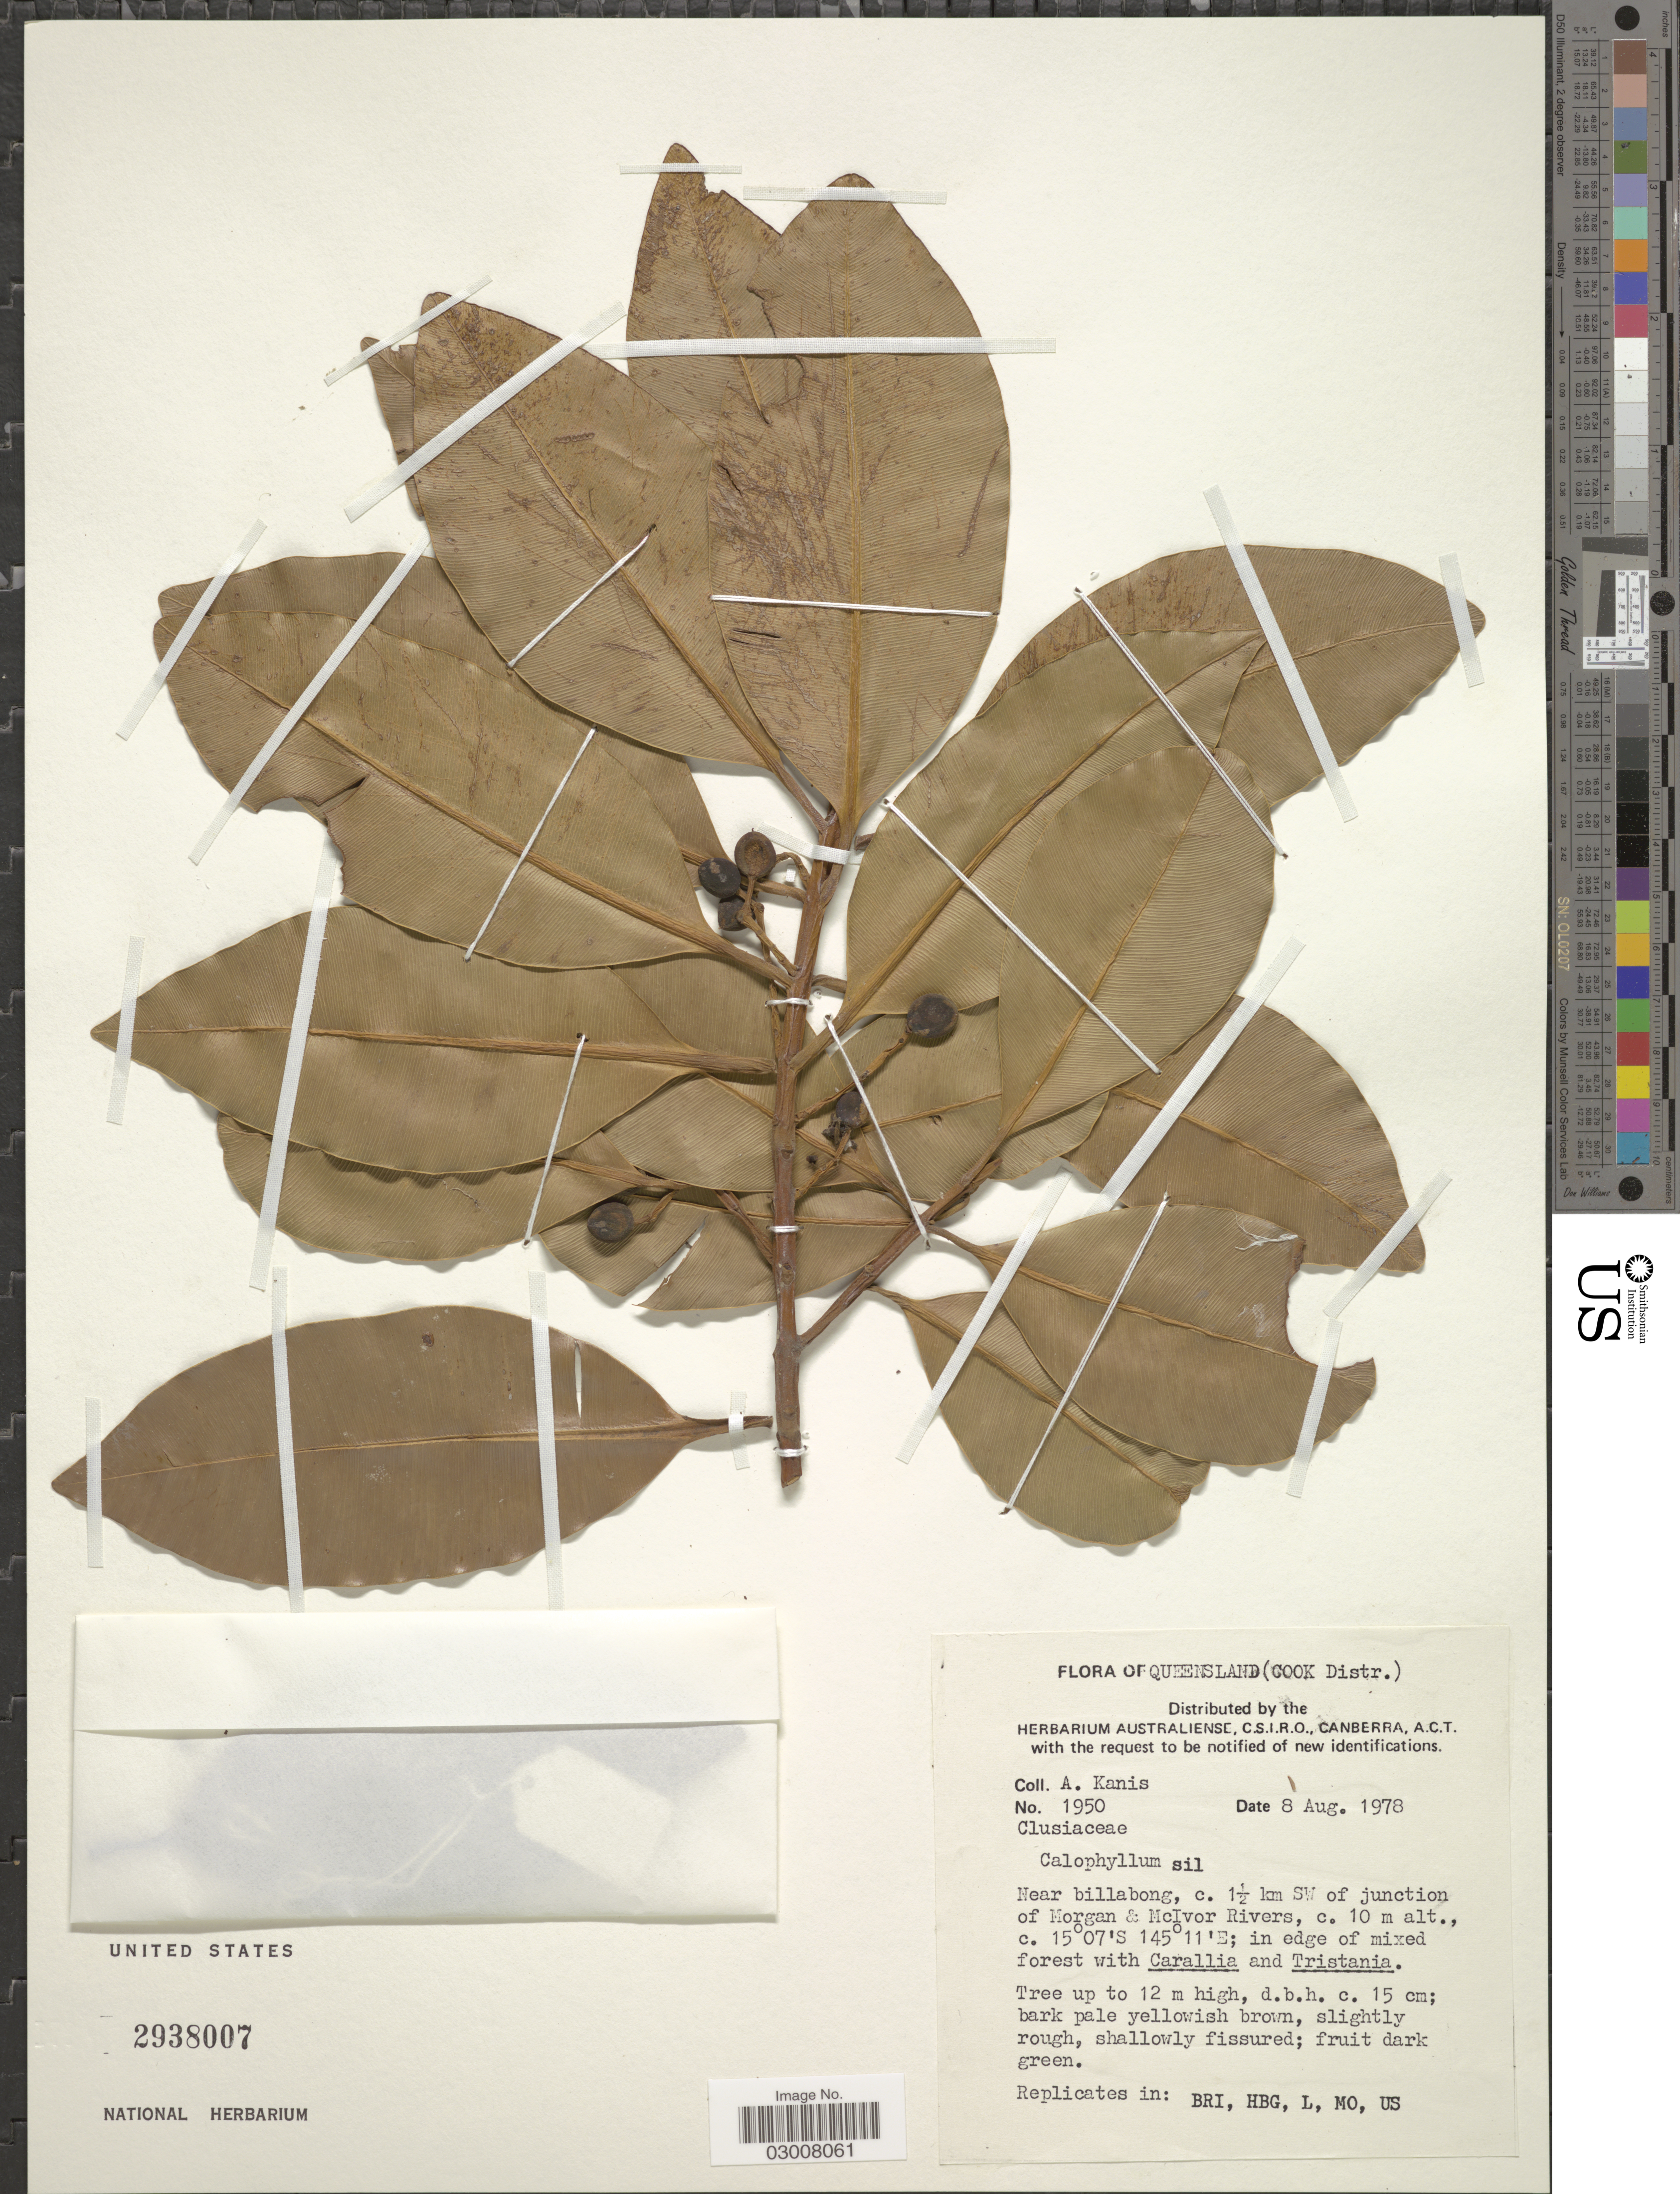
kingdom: Plantae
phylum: Tracheophyta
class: Magnoliopsida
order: Malpighiales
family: Calophyllaceae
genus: Calophyllum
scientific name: Calophyllum sil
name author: Lauterb.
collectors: A. Kanis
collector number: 1950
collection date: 1978-08-08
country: Australia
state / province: Queensland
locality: (Cook Distr.) Near billabong, c.1½ km SW of junction of Morgan & McIvor Rivers.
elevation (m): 10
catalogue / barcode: US 2938007